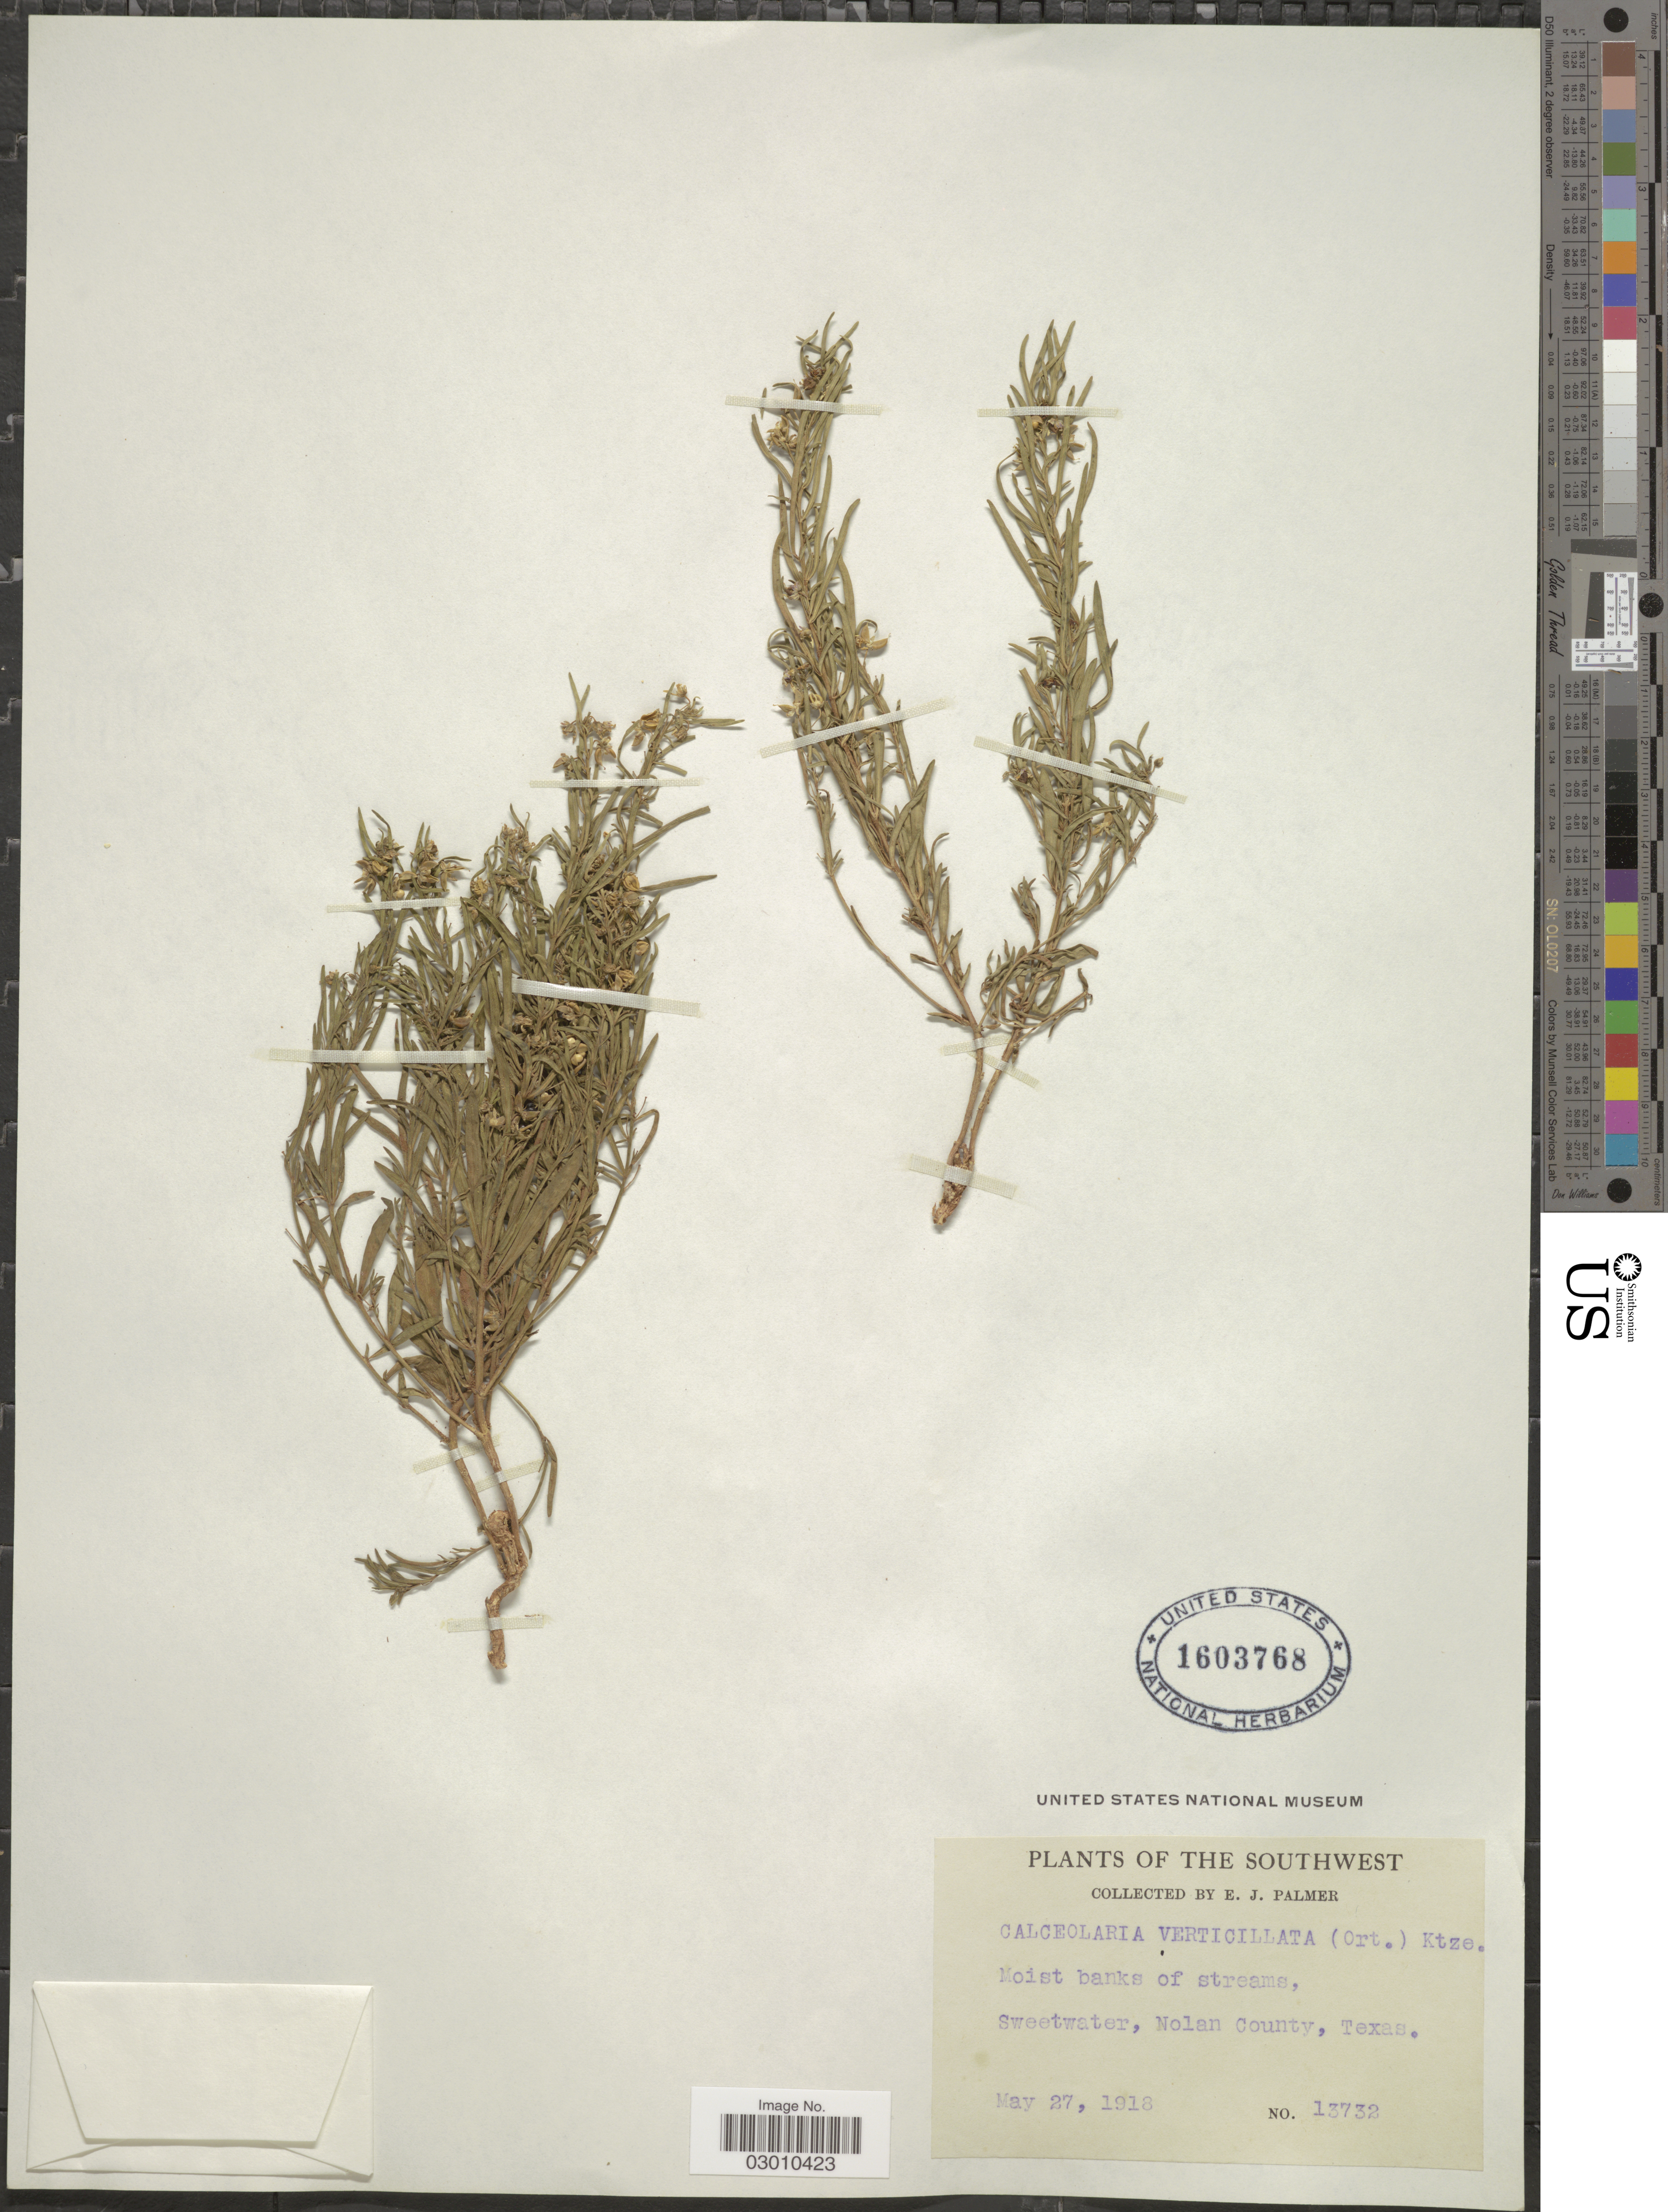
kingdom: Plantae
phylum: Tracheophyta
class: Magnoliopsida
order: Malpighiales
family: Violaceae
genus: Pombalia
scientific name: Pombalia verticillata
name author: (Ortega) Paula-Souza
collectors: E. J. Palmer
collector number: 13732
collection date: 1918-05-27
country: United States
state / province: Texas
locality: The Southwest. Sweetwater, Nolan County.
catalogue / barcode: US 1603768